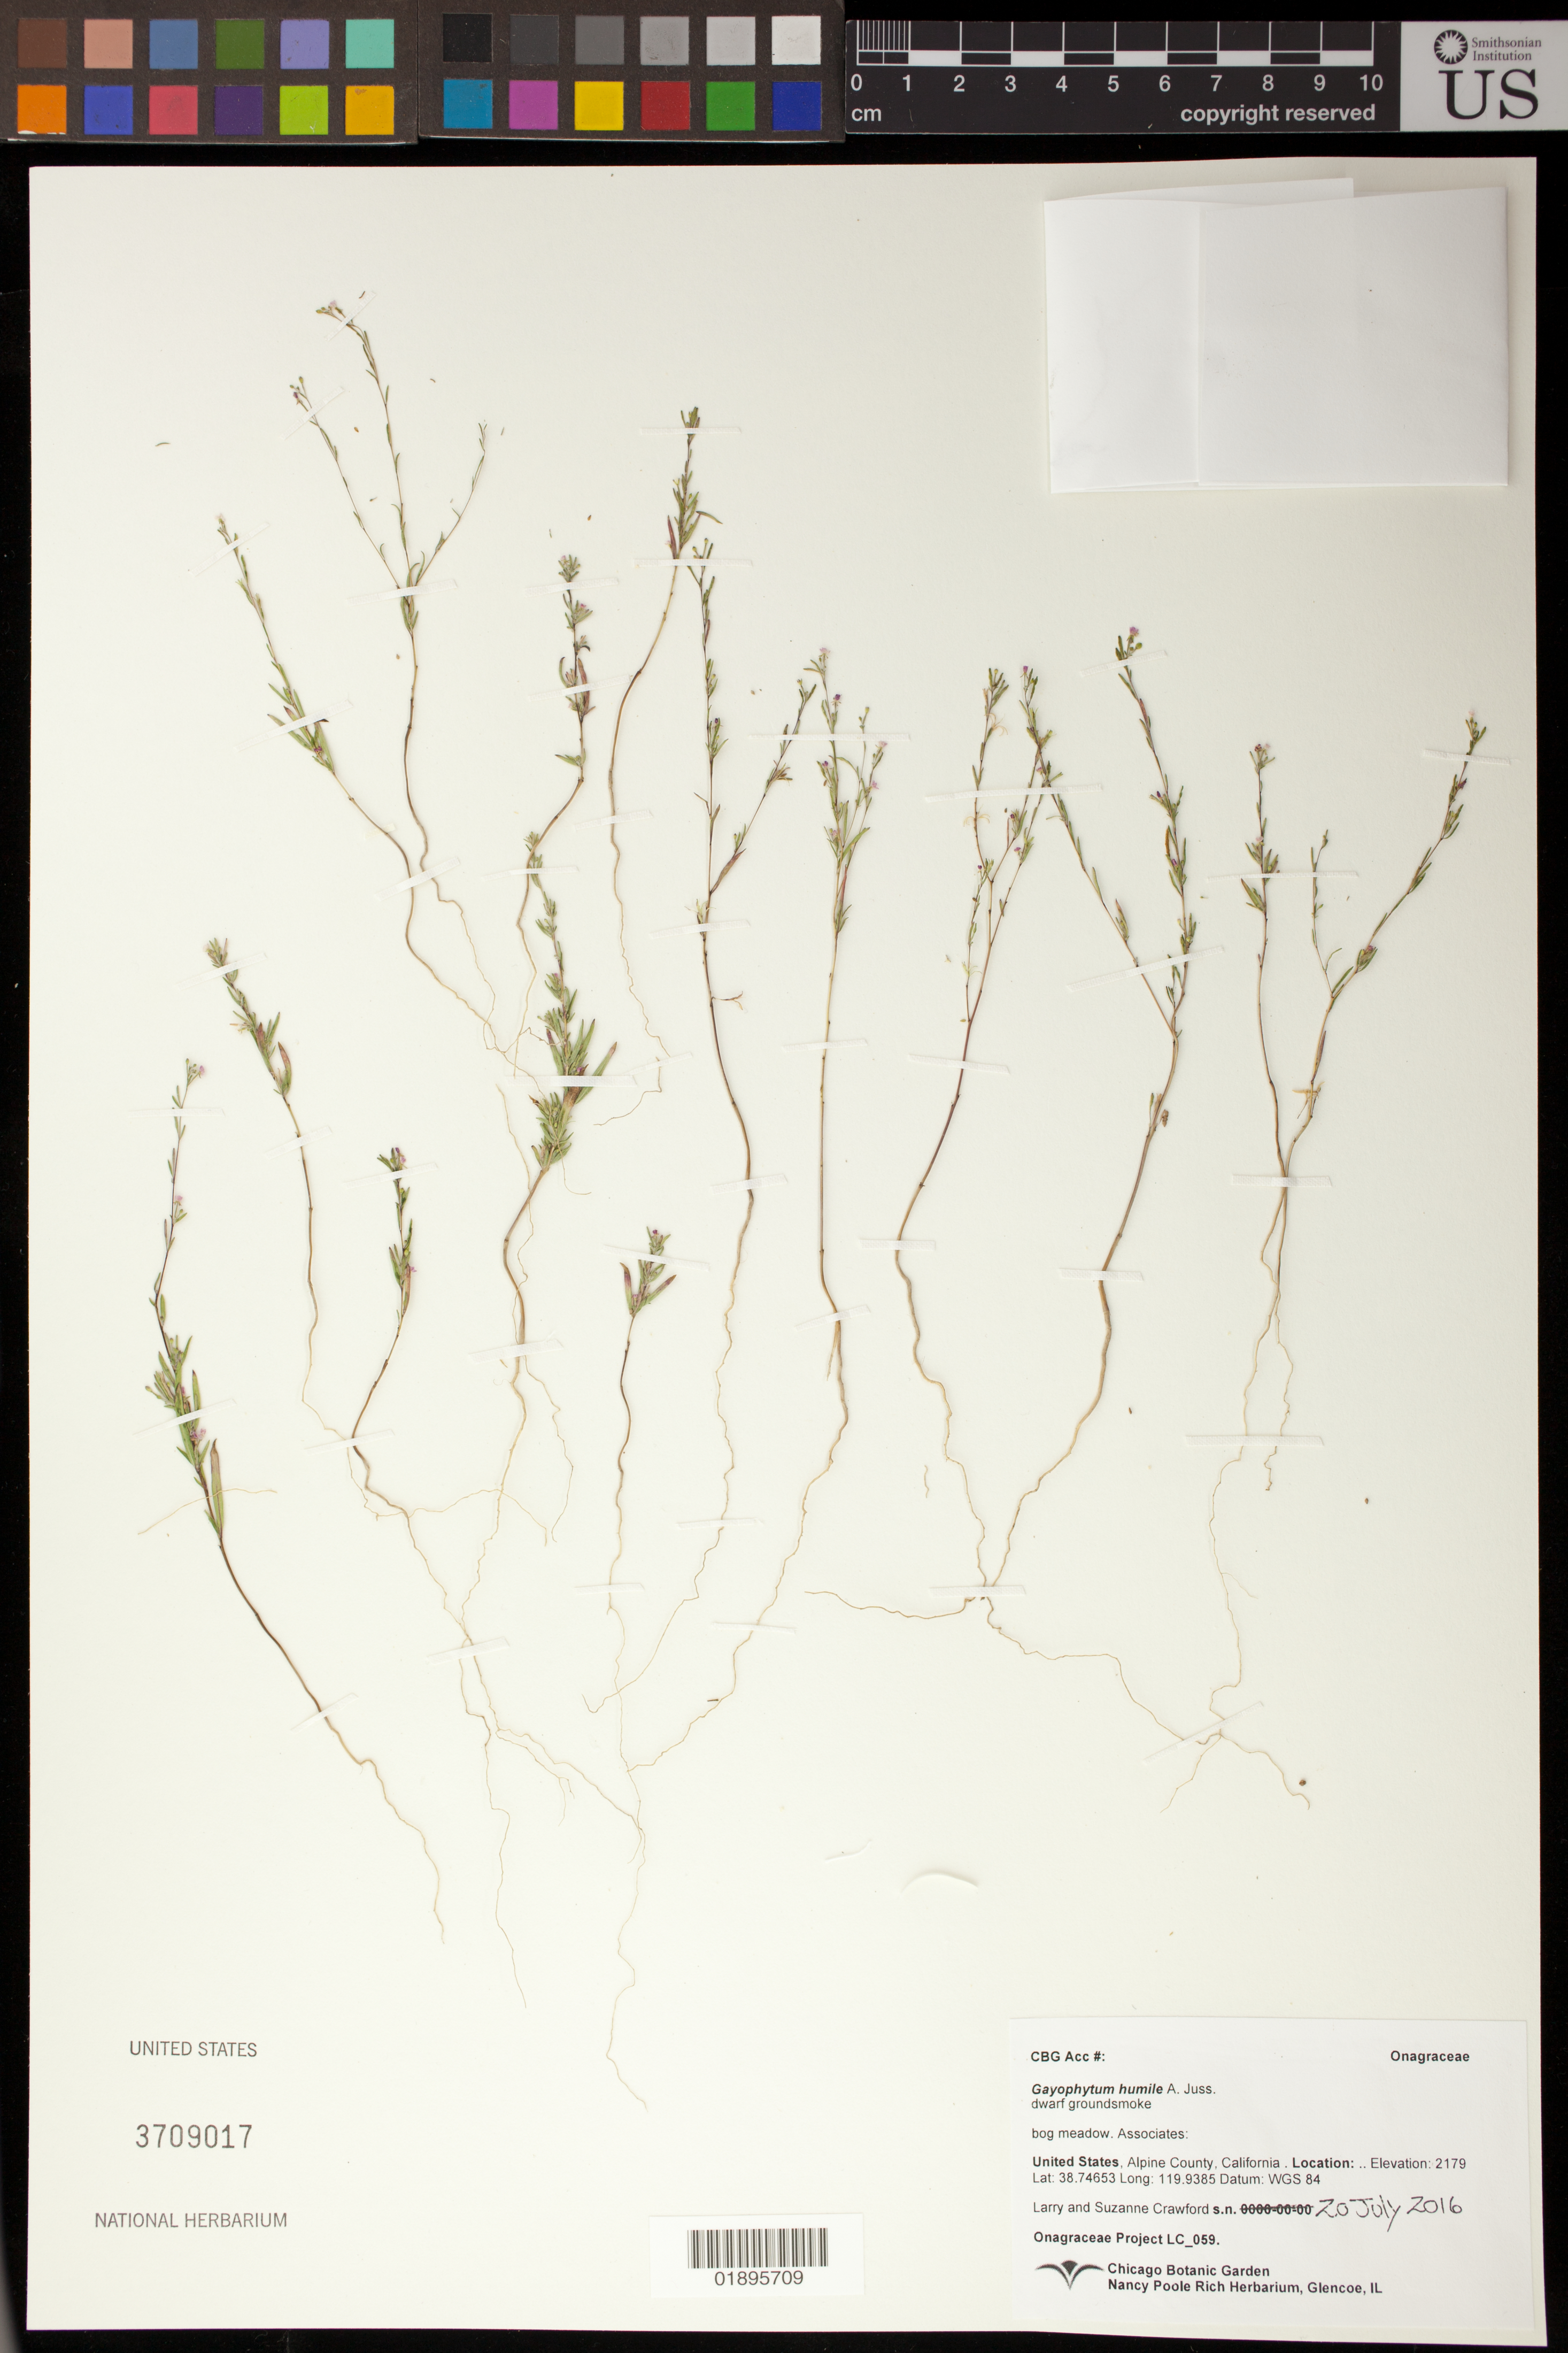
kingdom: Plantae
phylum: Tracheophyta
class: Magnoliopsida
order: Myrtales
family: Onagraceae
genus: Gayophytum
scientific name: Gayophytum humile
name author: A. Juss.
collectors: L. Crawford & S. Crawford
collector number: LC 059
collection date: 2016-07-20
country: United States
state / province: California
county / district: Alpine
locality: Blue Lakes Rd. creek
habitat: bog meadow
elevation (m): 2179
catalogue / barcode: US 3709017